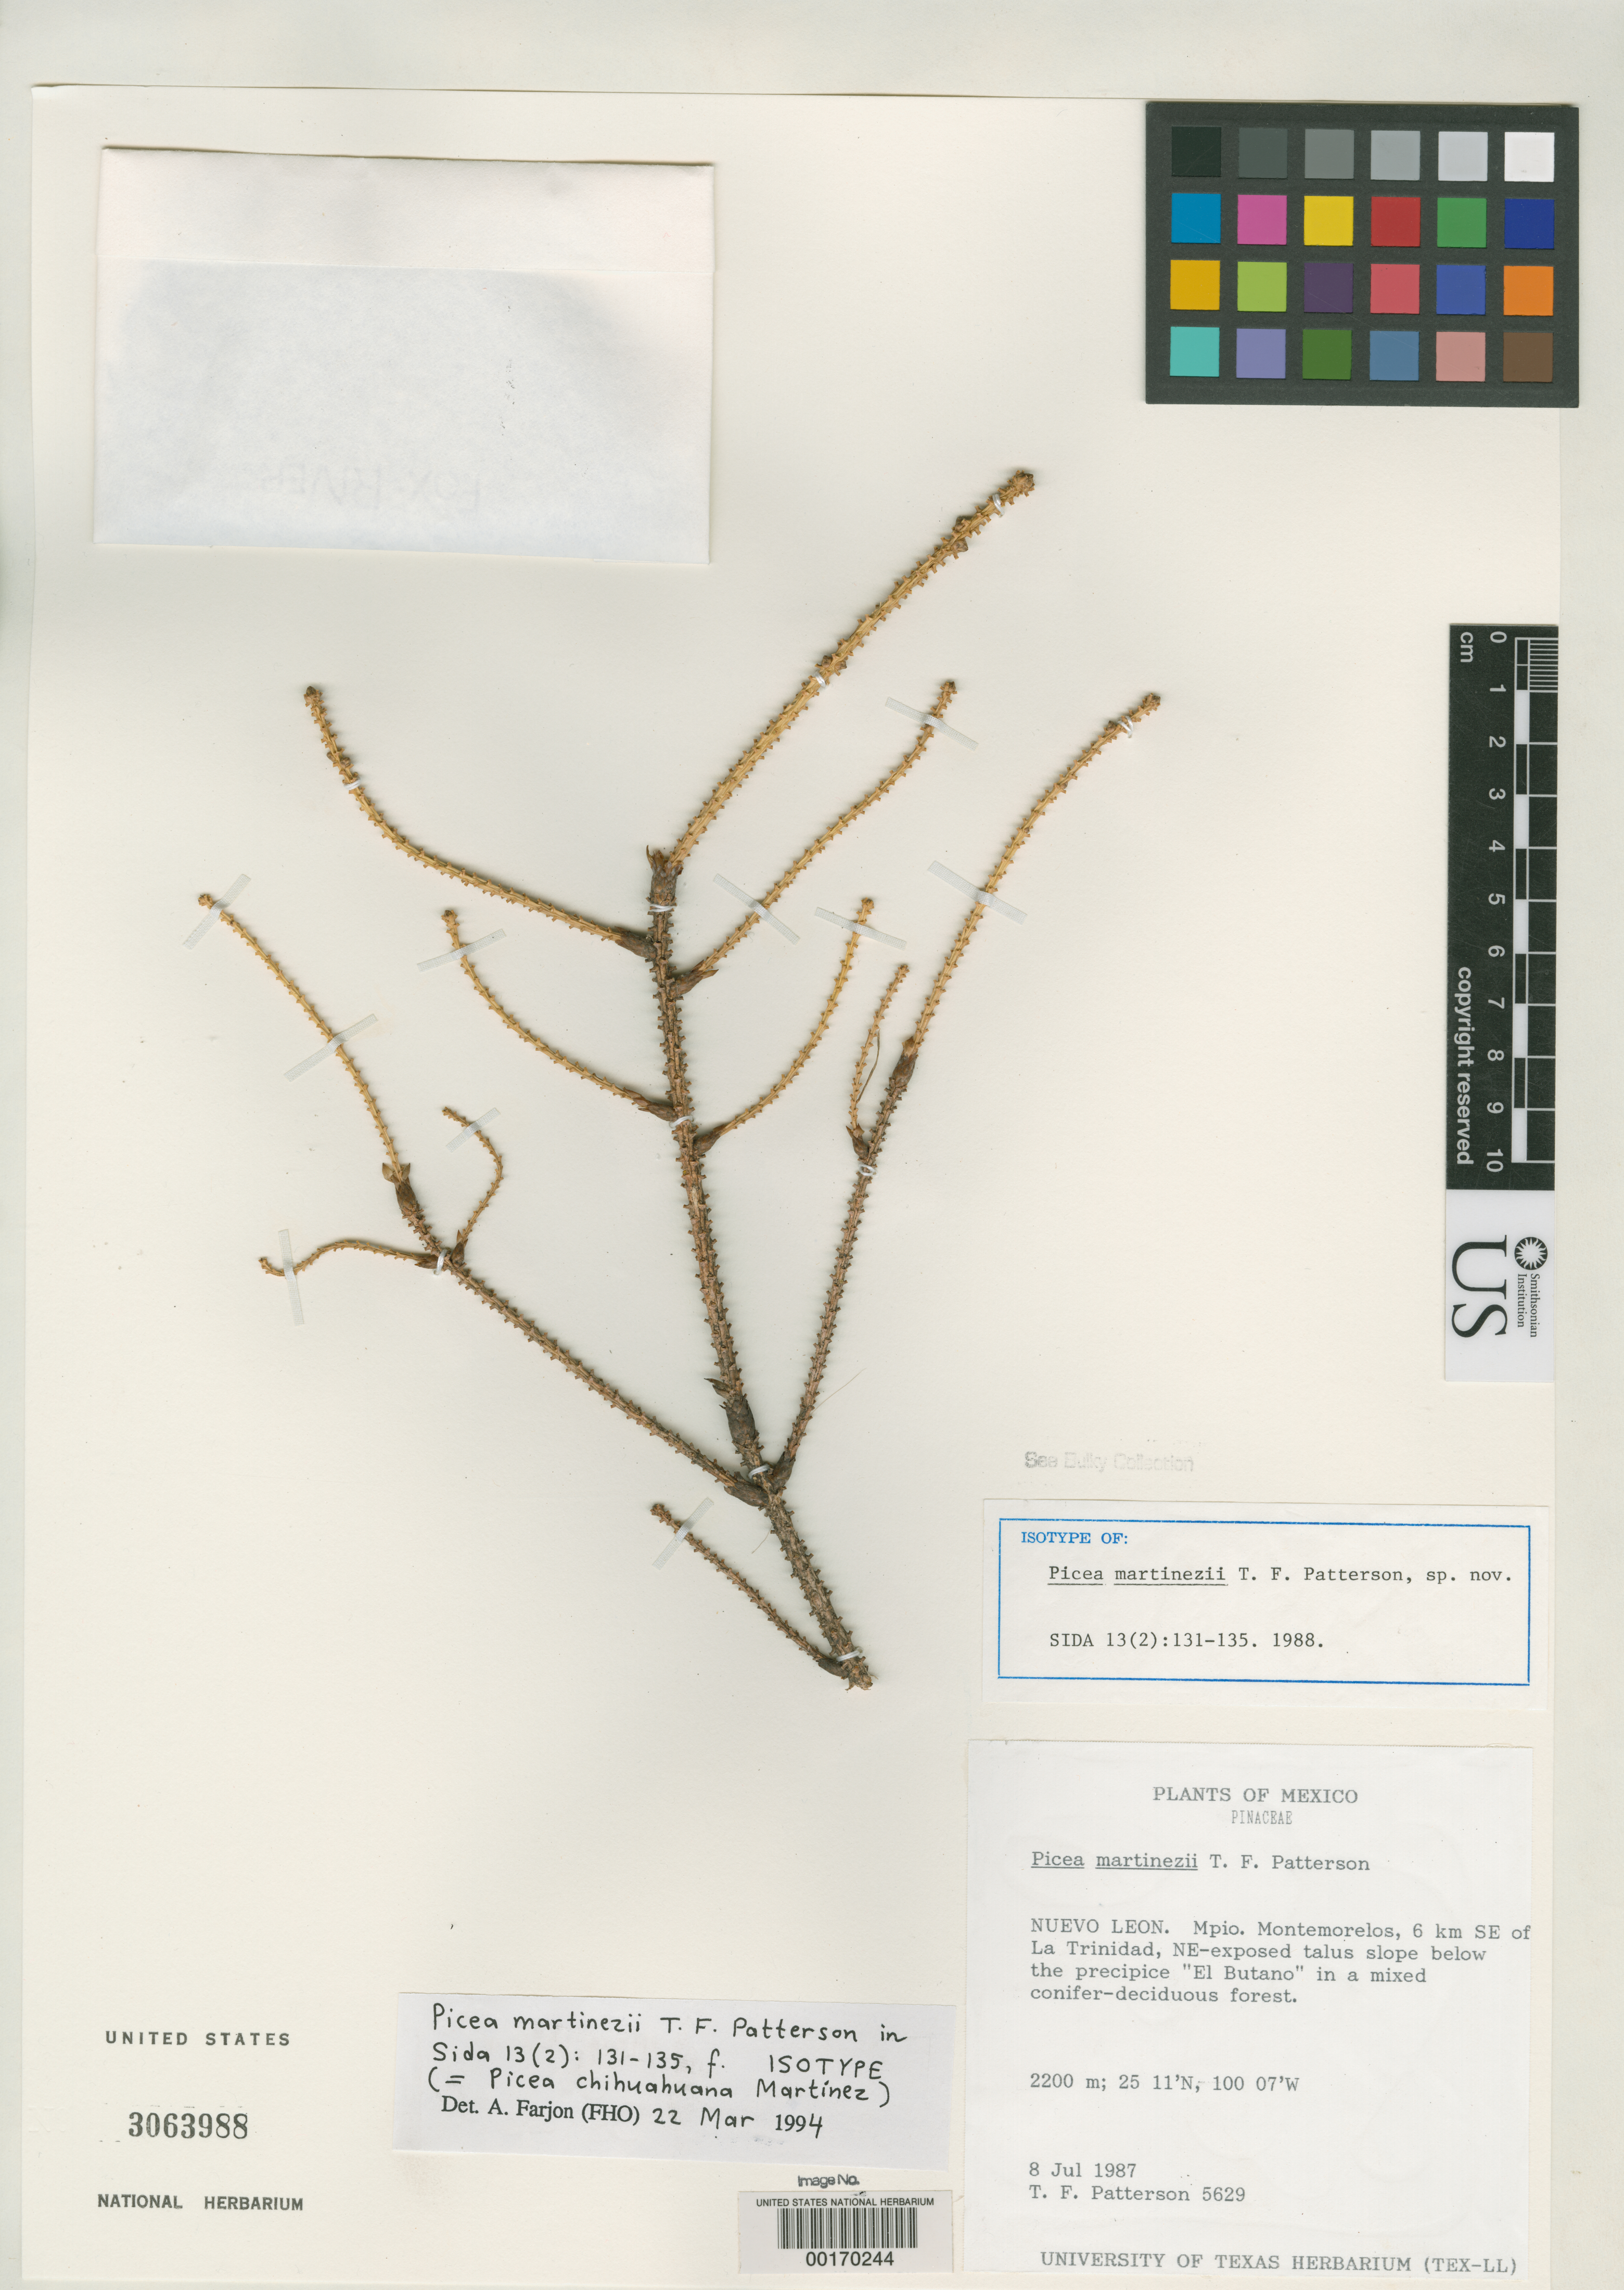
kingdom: Plantae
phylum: Tracheophyta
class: Pinopsida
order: Pinales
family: Pinaceae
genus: Picea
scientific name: Picea martinezii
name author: T.F. Patt.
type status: Isotype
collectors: T. Patterson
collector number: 5629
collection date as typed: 08 Jul 1987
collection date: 1987-07-08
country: Mexico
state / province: Nuevo León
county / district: Montemorelos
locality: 6 km SE of La Trinidad, NE exposed talus slope below precipice El Butano.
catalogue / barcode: US 3063988